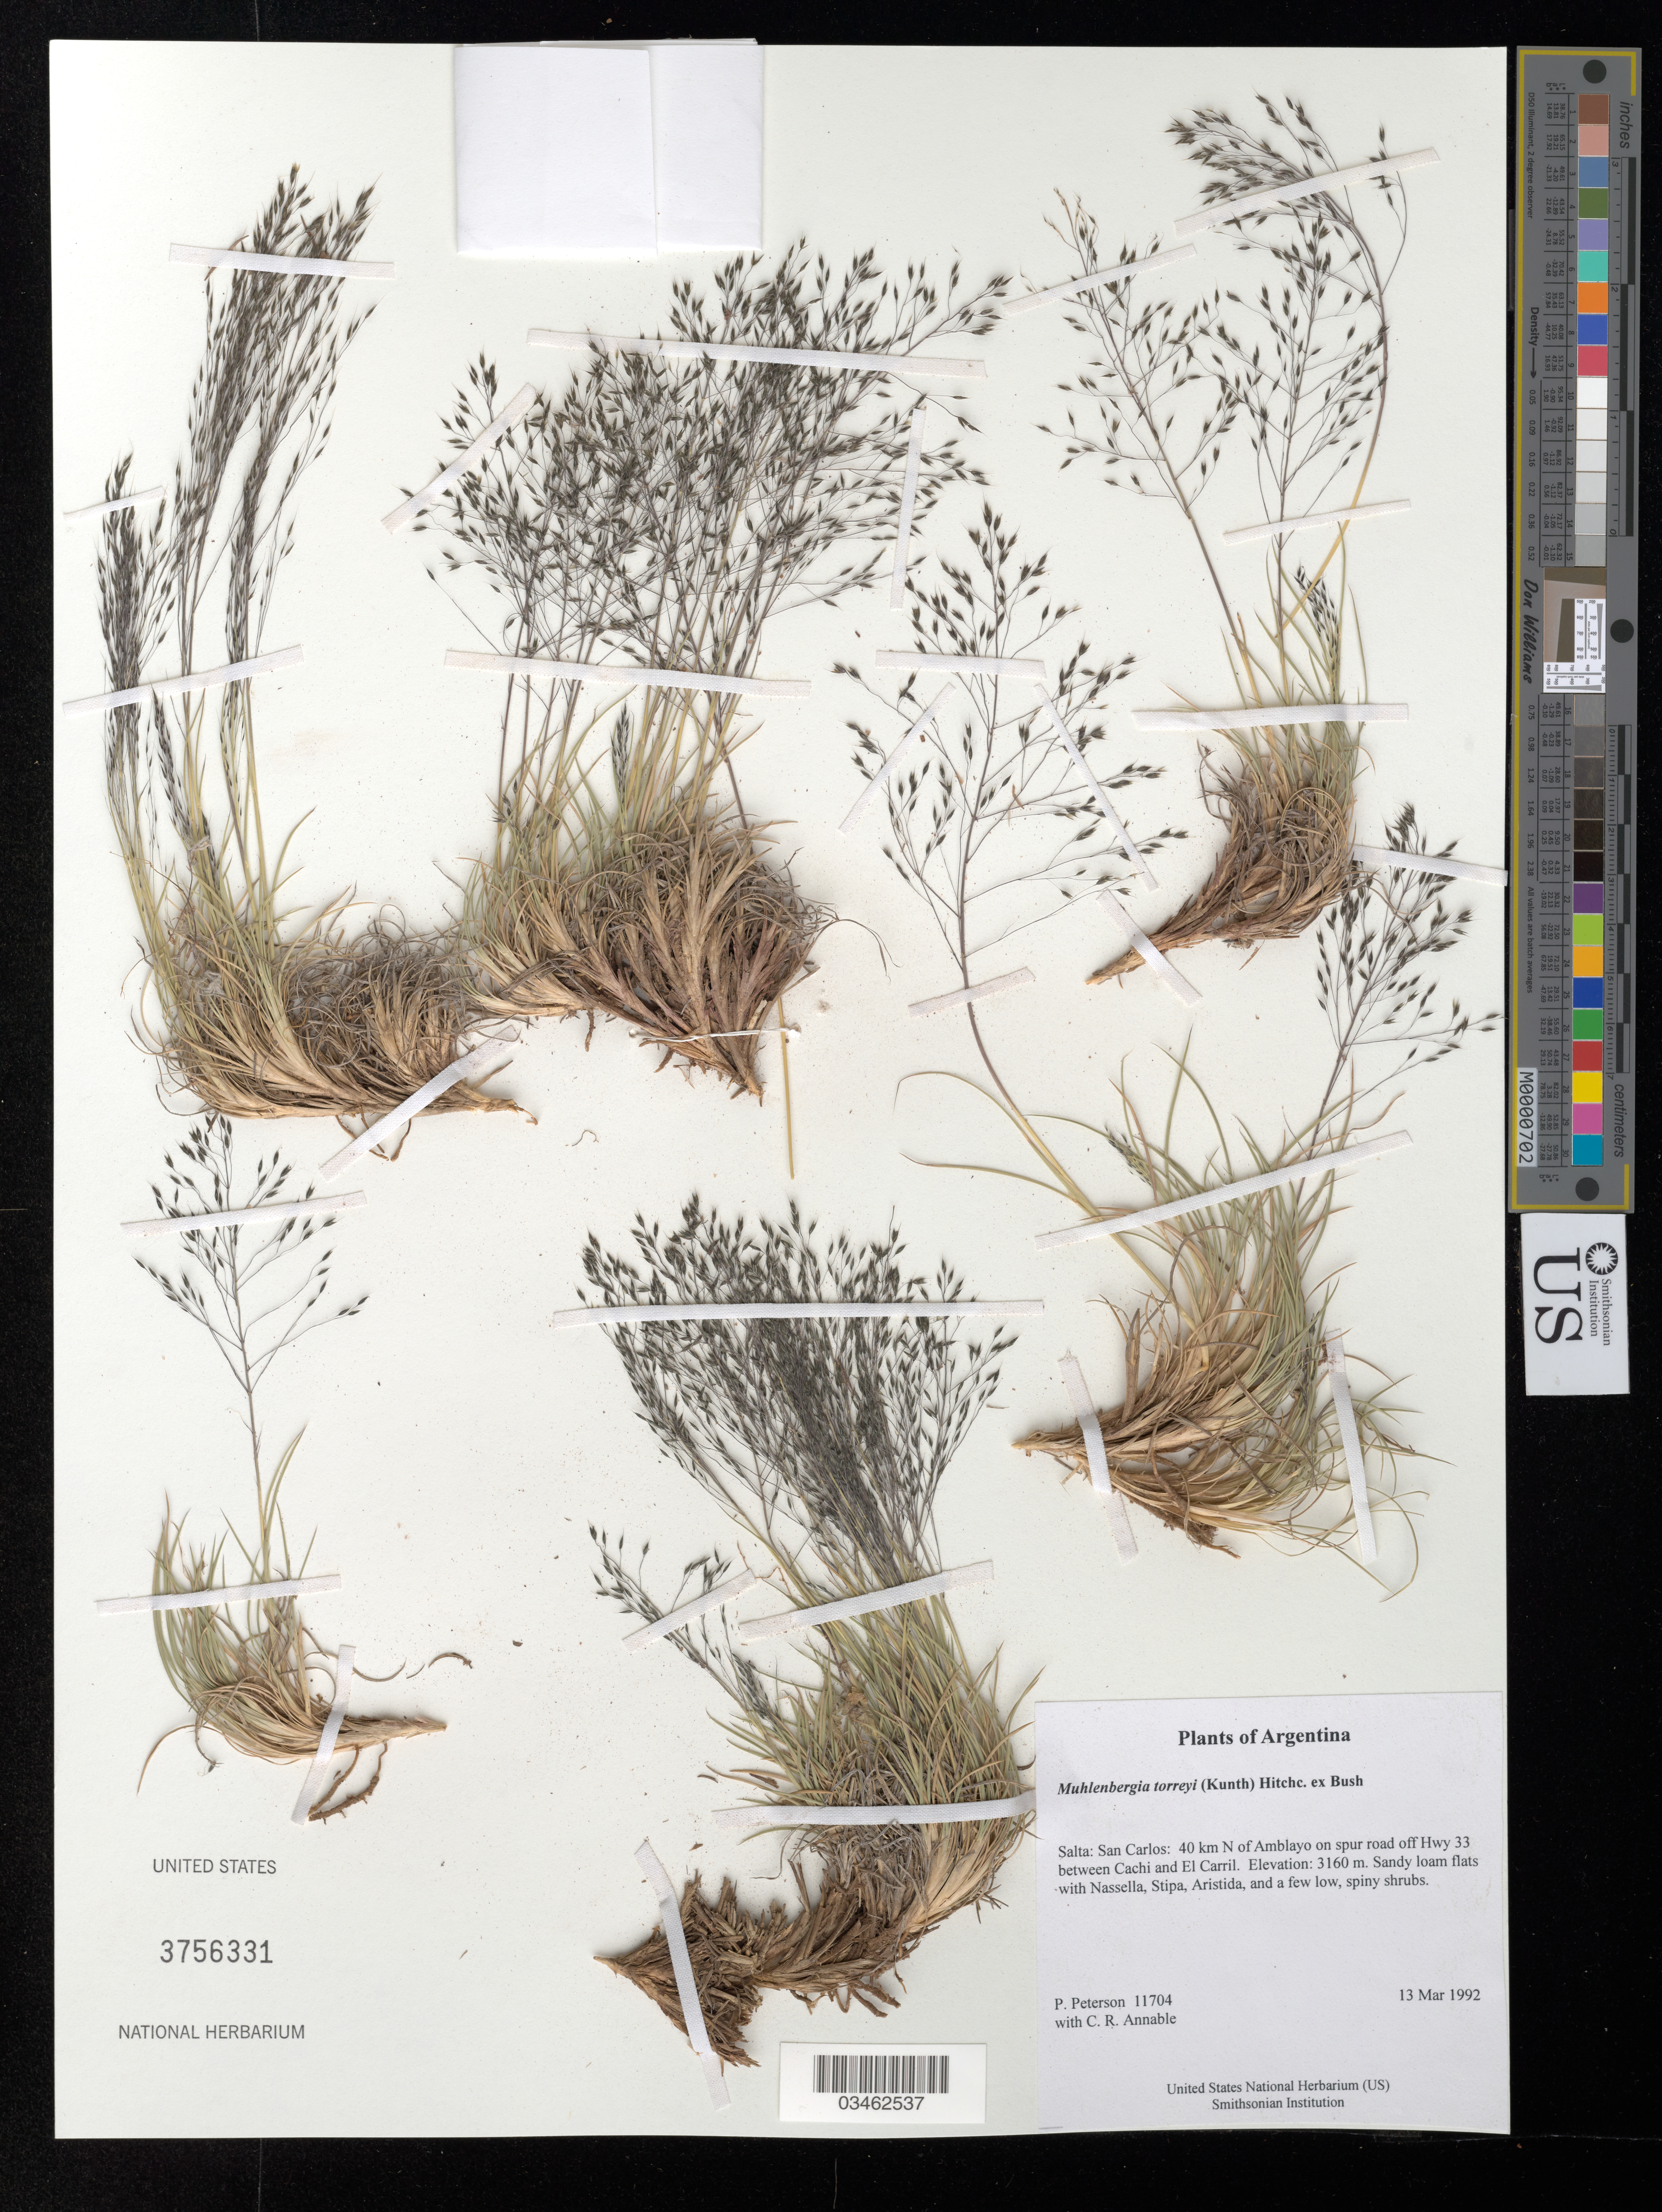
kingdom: Plantae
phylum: Tracheophyta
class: Liliopsida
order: Poales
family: Poaceae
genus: Muhlenbergia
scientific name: Muhlenbergia torreyi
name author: (Kunth) Hitchc. ex Bush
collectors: P. M. Peterson & C. R. Annable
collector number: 11704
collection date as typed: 13 Mar 1992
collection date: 1992-03-13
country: Argentina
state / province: Salta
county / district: San Carlos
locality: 40 km N of Amblayo on spur road off Hwy 33 between Cachi and El Carril.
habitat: Sandy loam flats with Nassella, Stipa, Aristida, and a few low, spiny shrubs.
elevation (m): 3160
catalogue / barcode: US 3756331